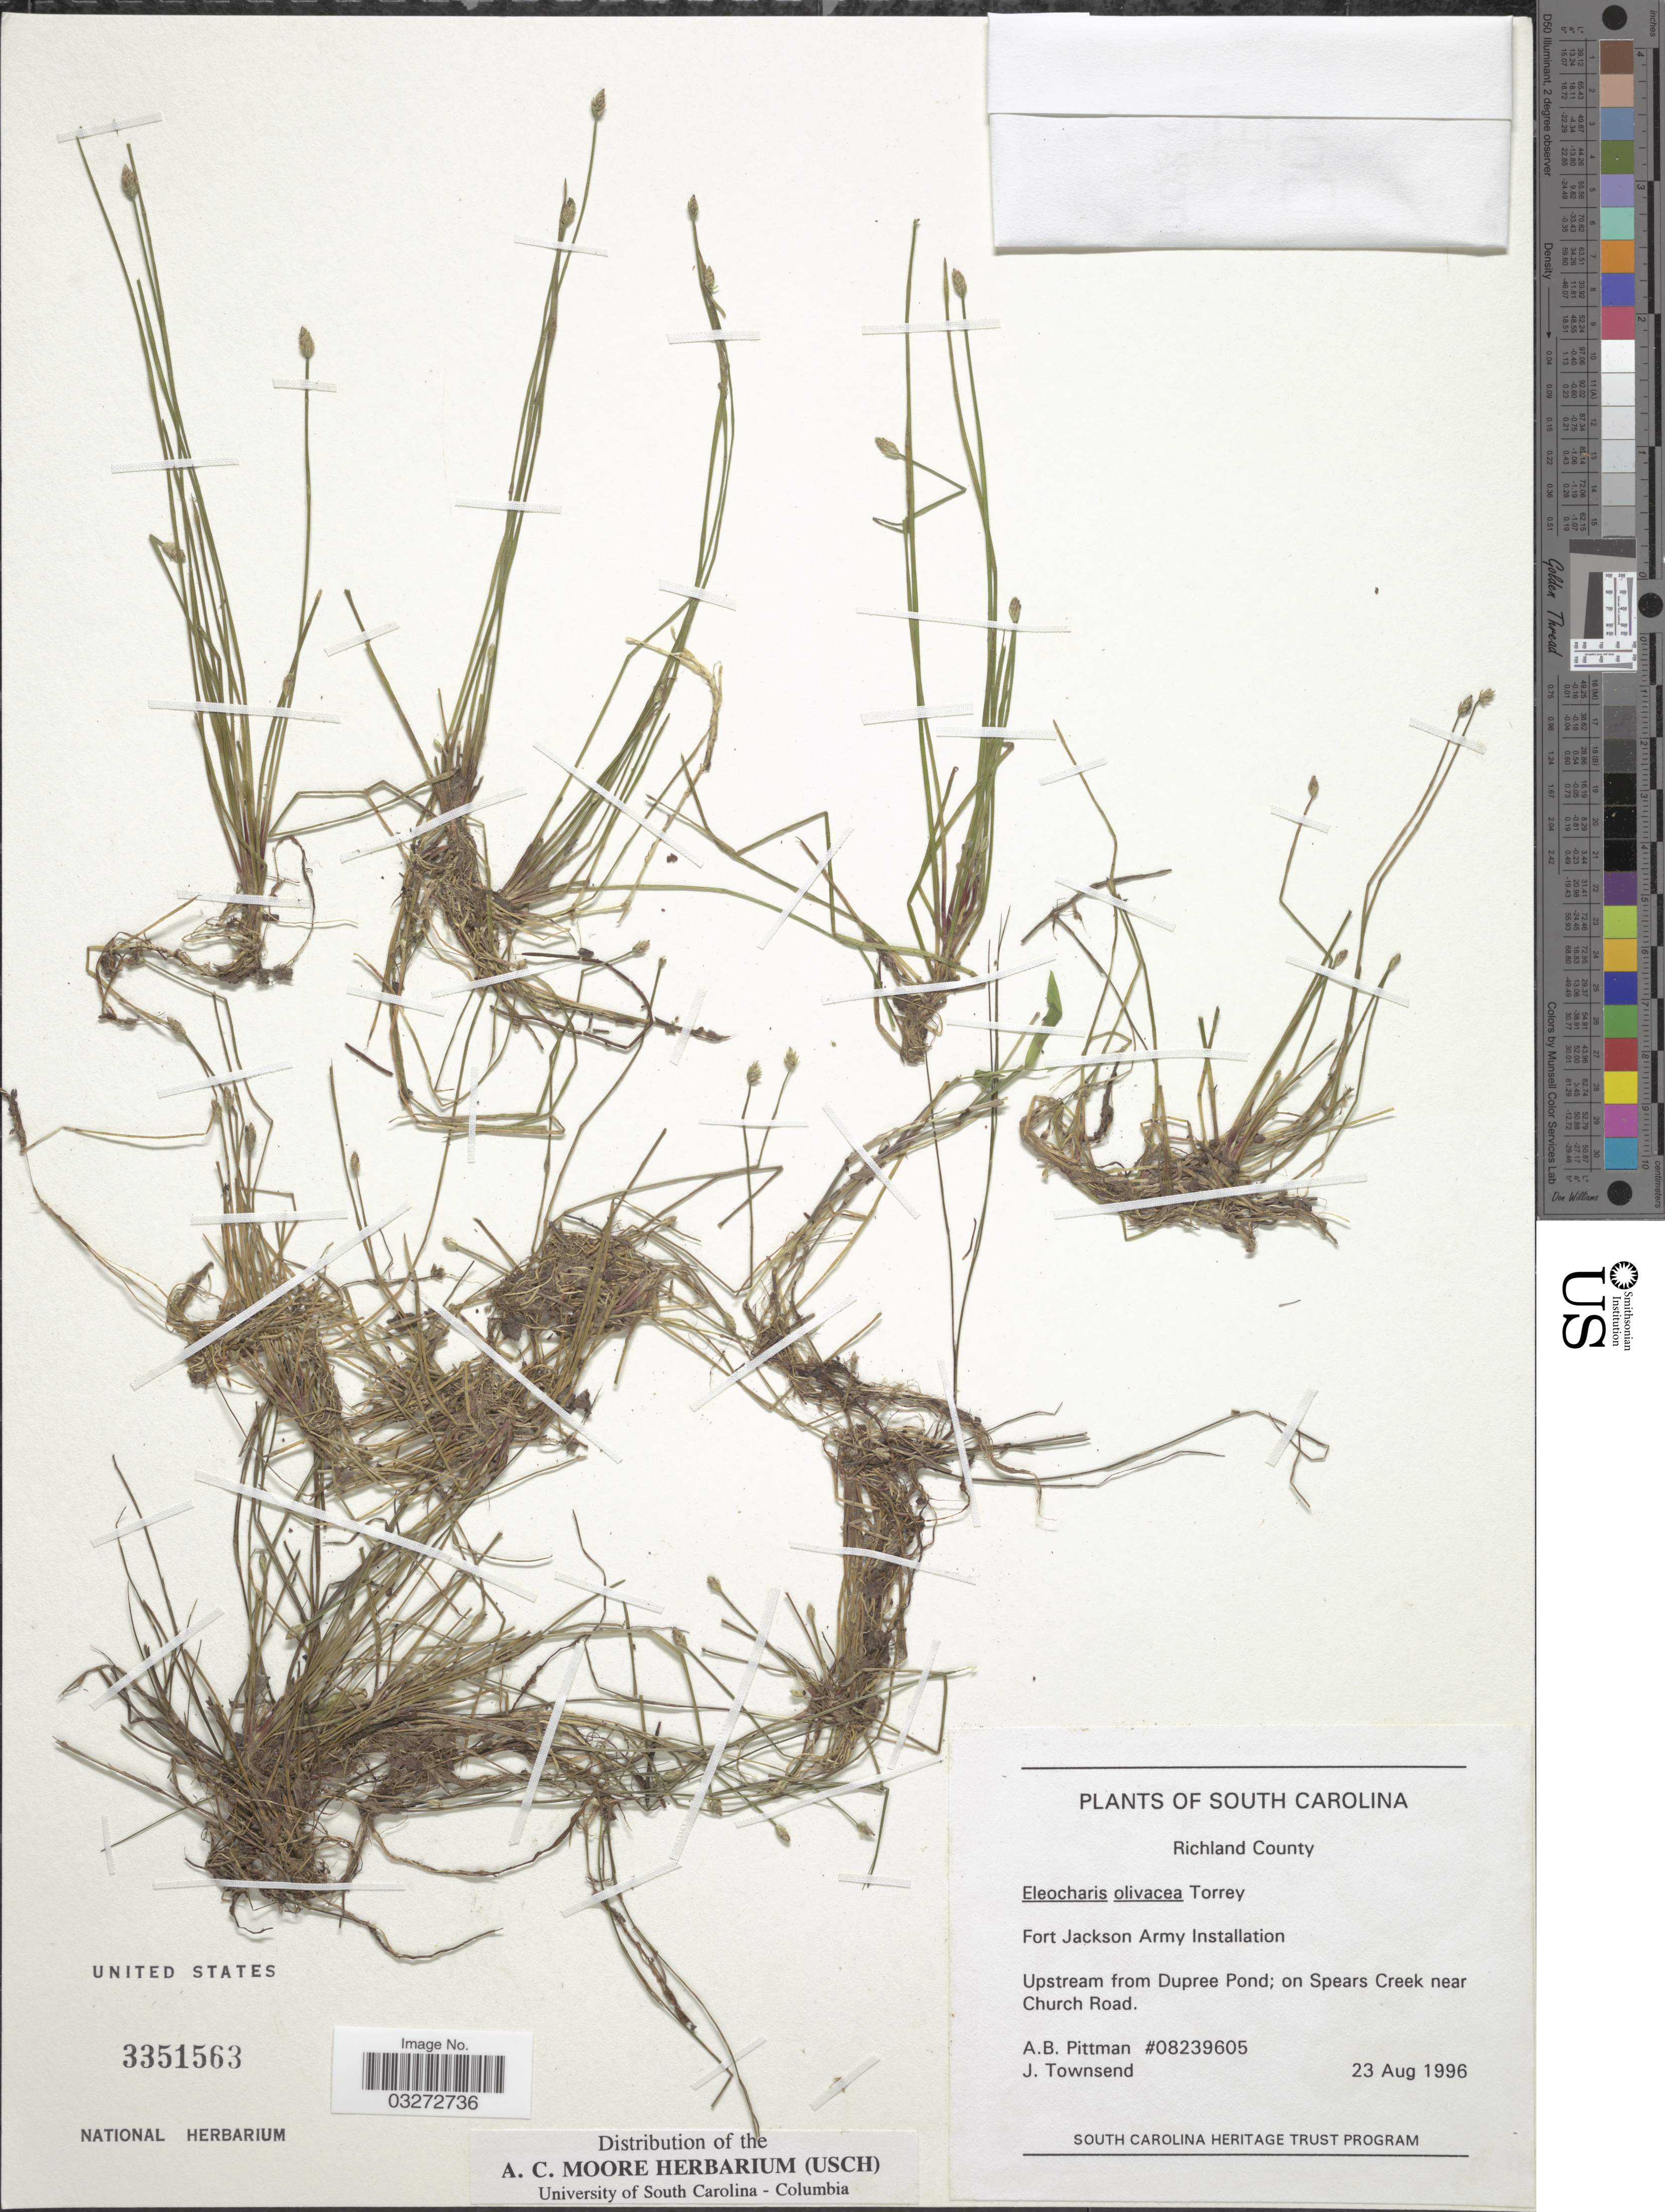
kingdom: Plantae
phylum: Tracheophyta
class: Liliopsida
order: Poales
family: Cyperaceae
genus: Eleocharis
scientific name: Eleocharis olivacea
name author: Torr.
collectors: A. B. Pittman & J. F. Townsend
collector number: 08239605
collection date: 1996-08-23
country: United States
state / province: South Carolina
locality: Richland County. Fort Jackson Army Installation. Upstream from Dupree Pond; on Spears Creek near Church Road.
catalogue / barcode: US 3351563